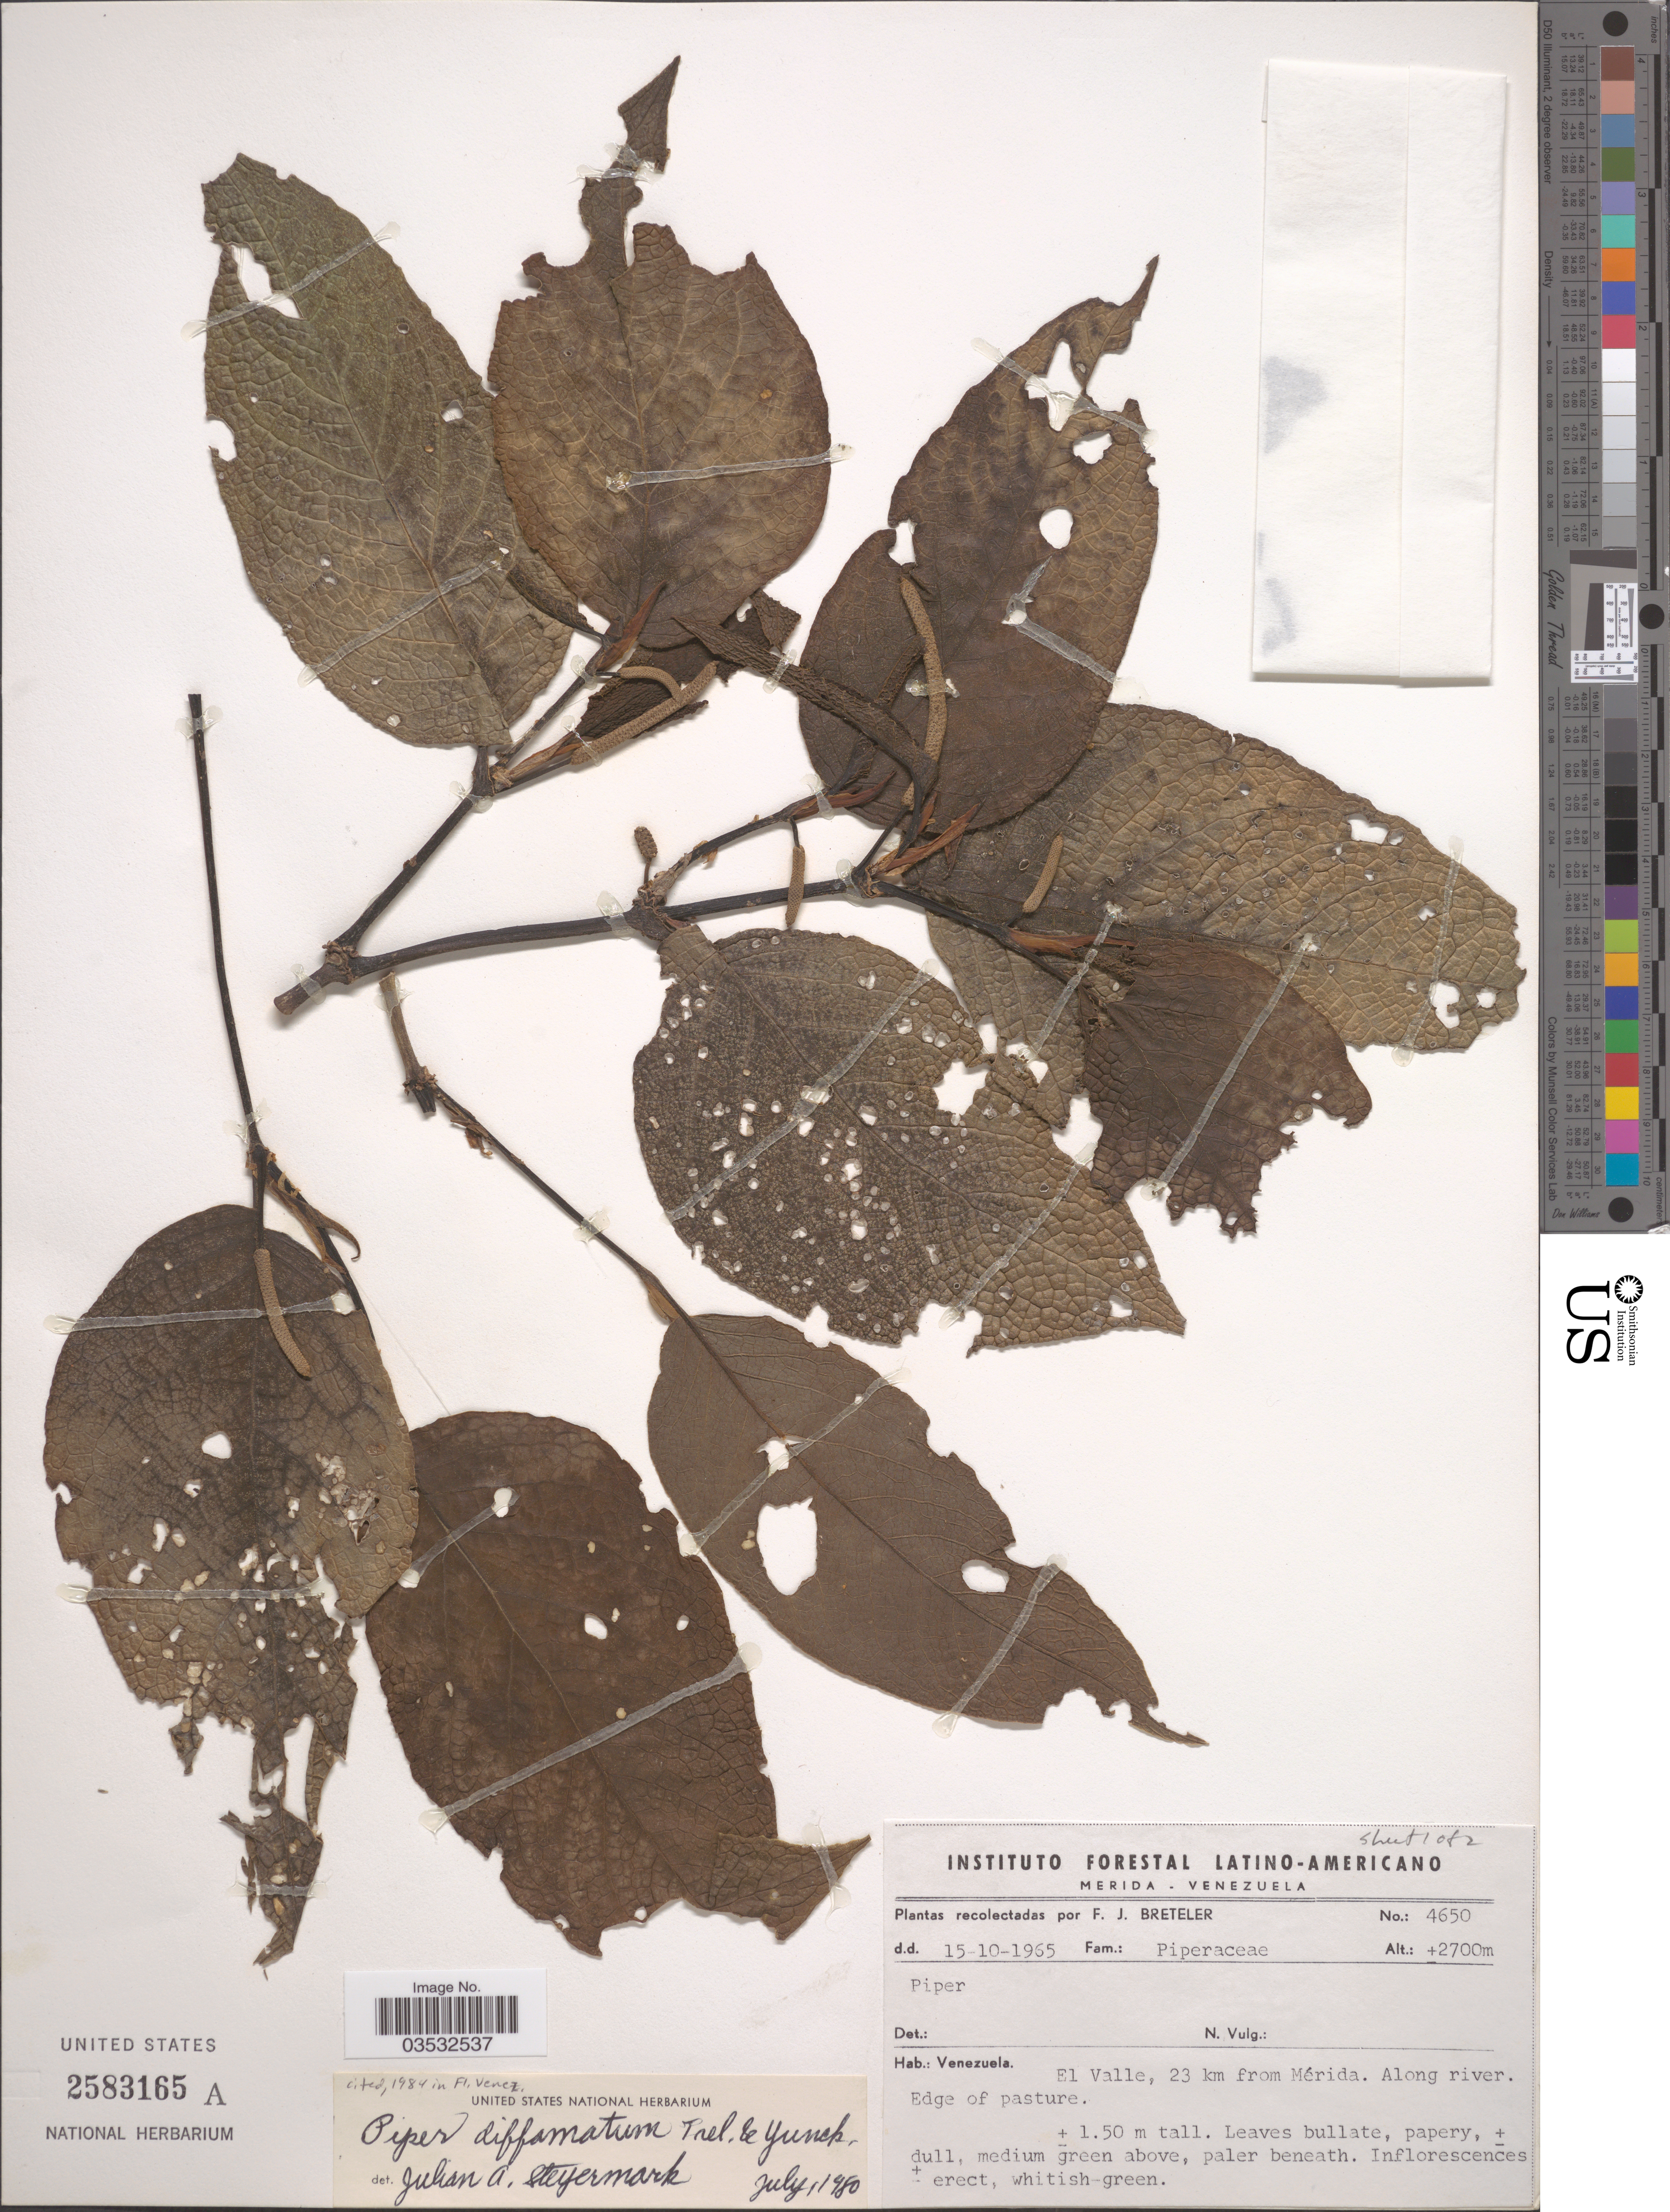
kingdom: Plantae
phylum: Tracheophyta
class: Magnoliopsida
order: Piperales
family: Piperaceae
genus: Piper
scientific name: Piper diffamatum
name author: Trel. & Yunck.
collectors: F. J. Breteler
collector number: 4650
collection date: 1965-10-15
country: Venezuela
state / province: Merida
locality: El Valle, 23 km from Mérida. Along river. Edge of pasture.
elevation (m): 2700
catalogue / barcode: US 2583165A